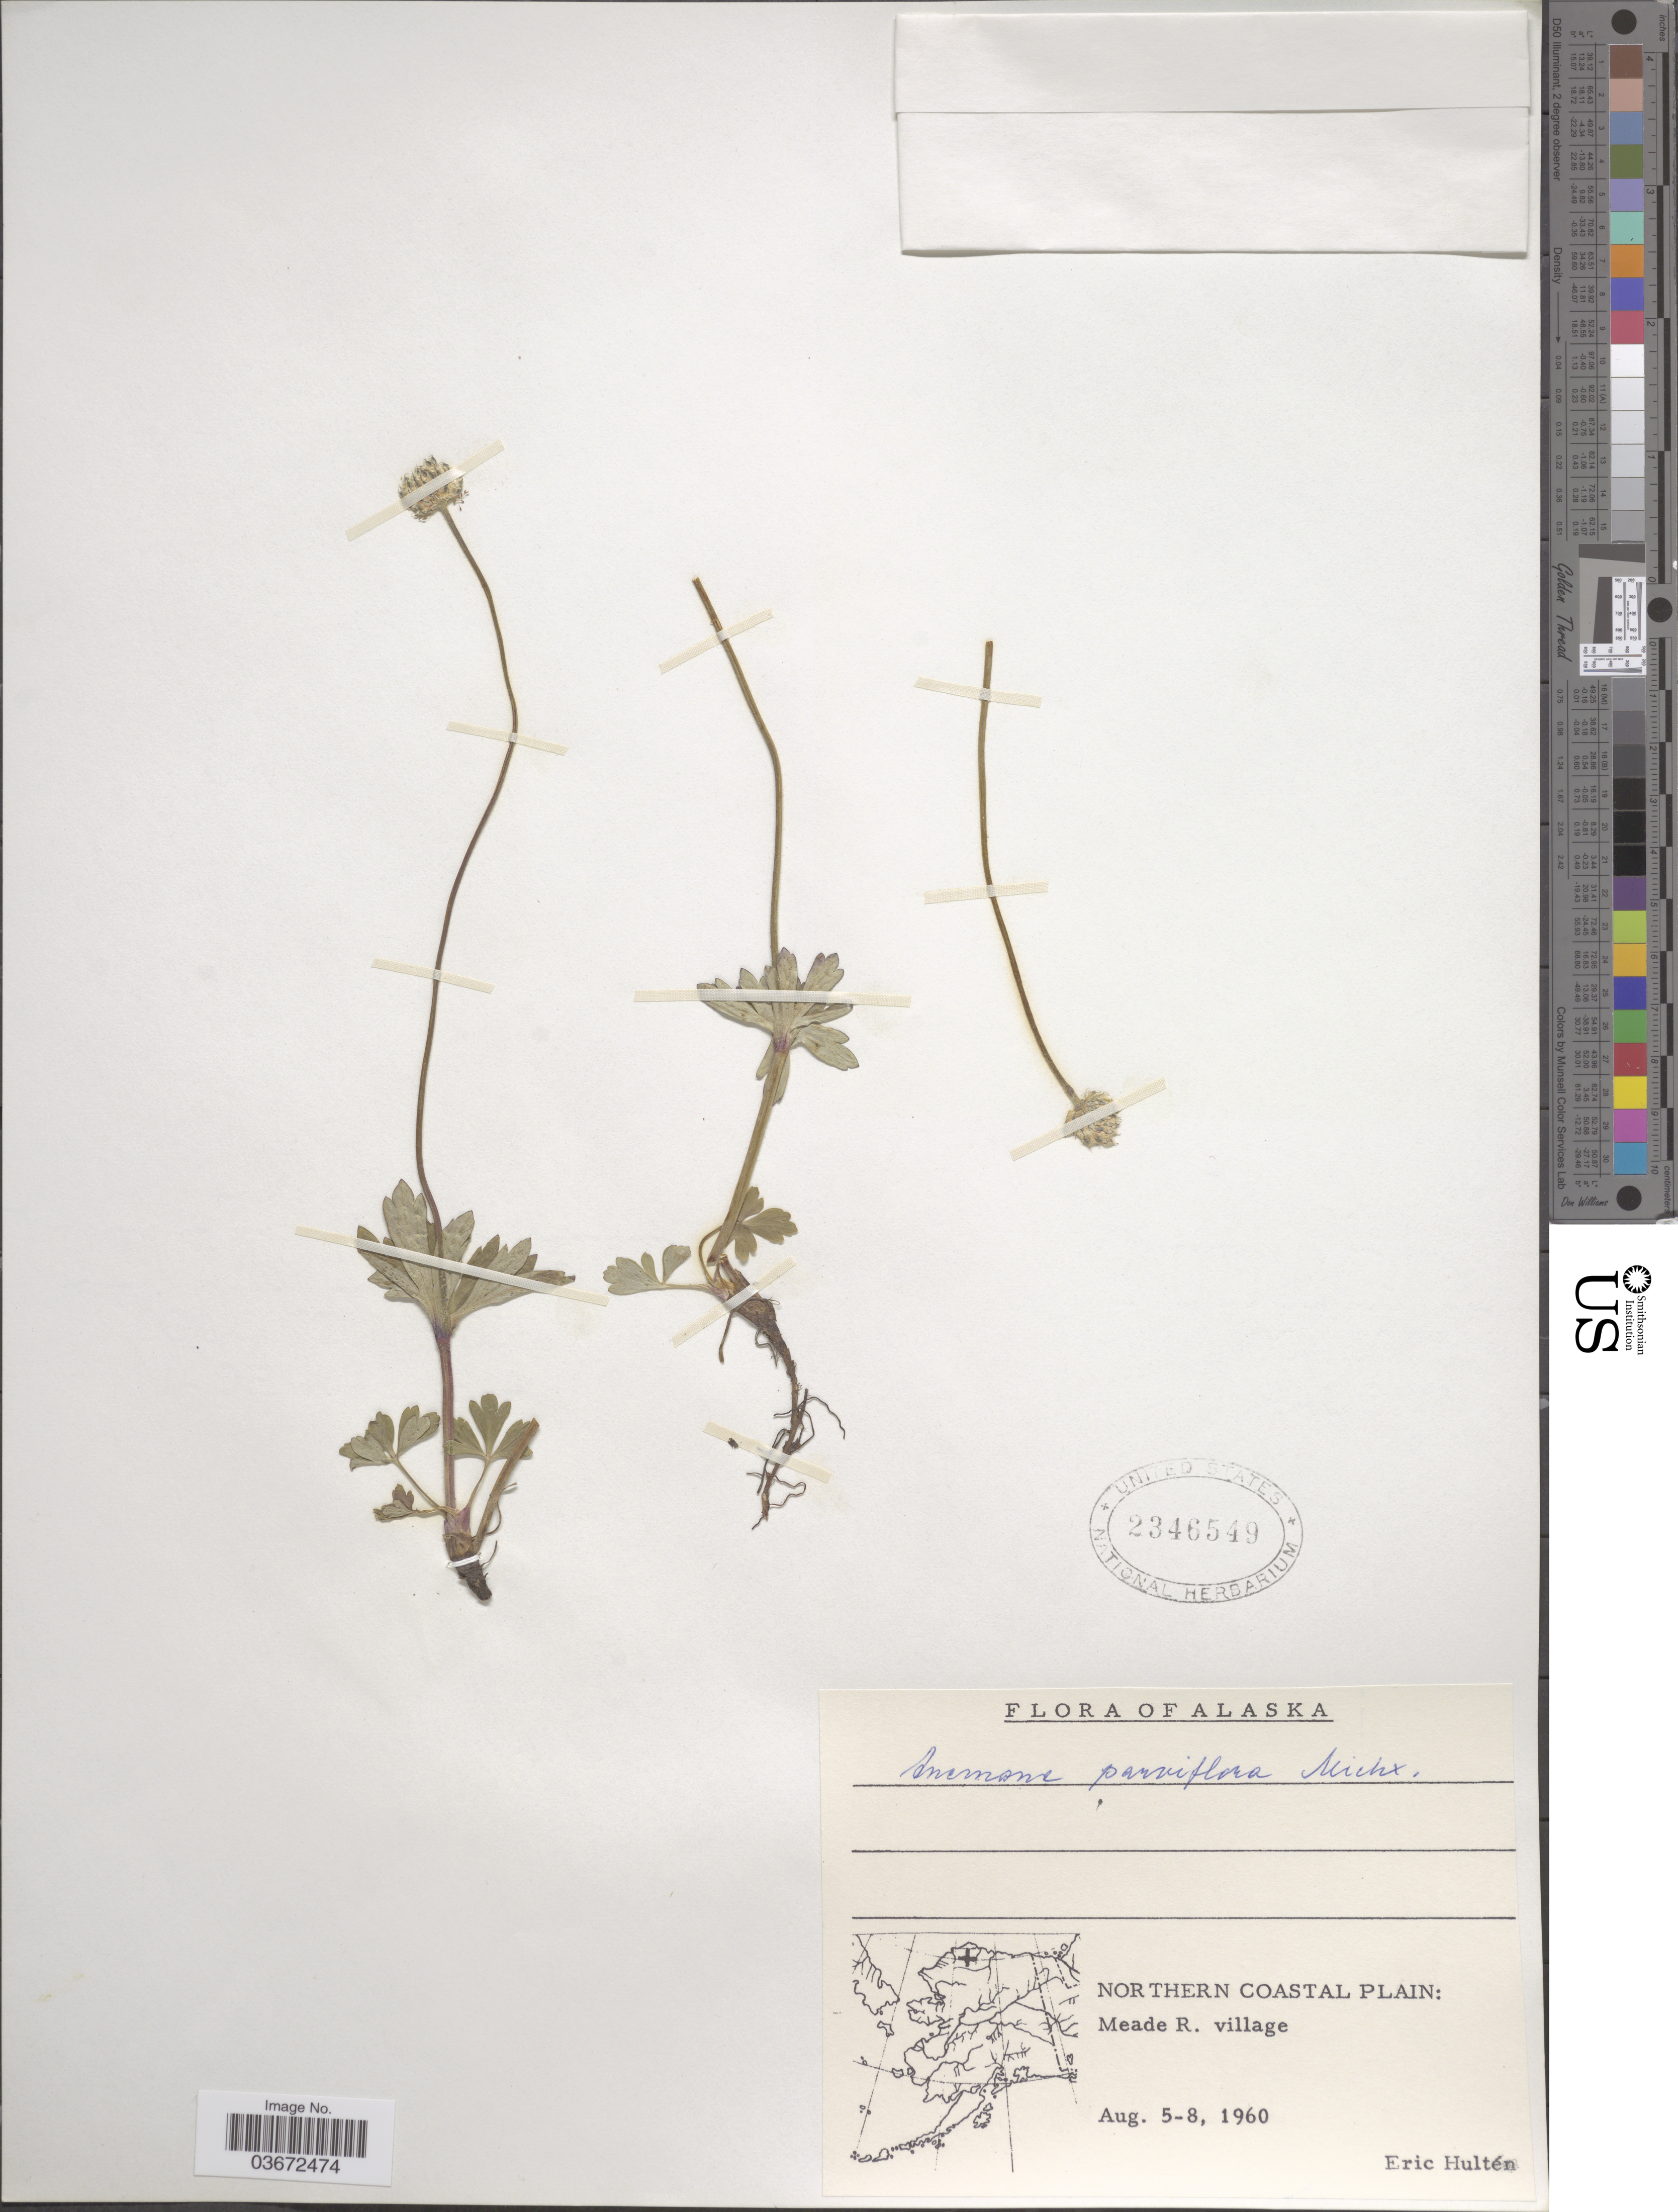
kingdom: Plantae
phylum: Tracheophyta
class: Magnoliopsida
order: Ranunculales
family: Ranunculaceae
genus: Anemone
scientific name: Anemone parviflora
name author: Michx.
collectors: E. G. Hultén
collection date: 1960-08-05/1960-08-08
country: United States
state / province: Alaska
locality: Northern Coastal Plain: Meade R. village.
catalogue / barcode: US 2346549